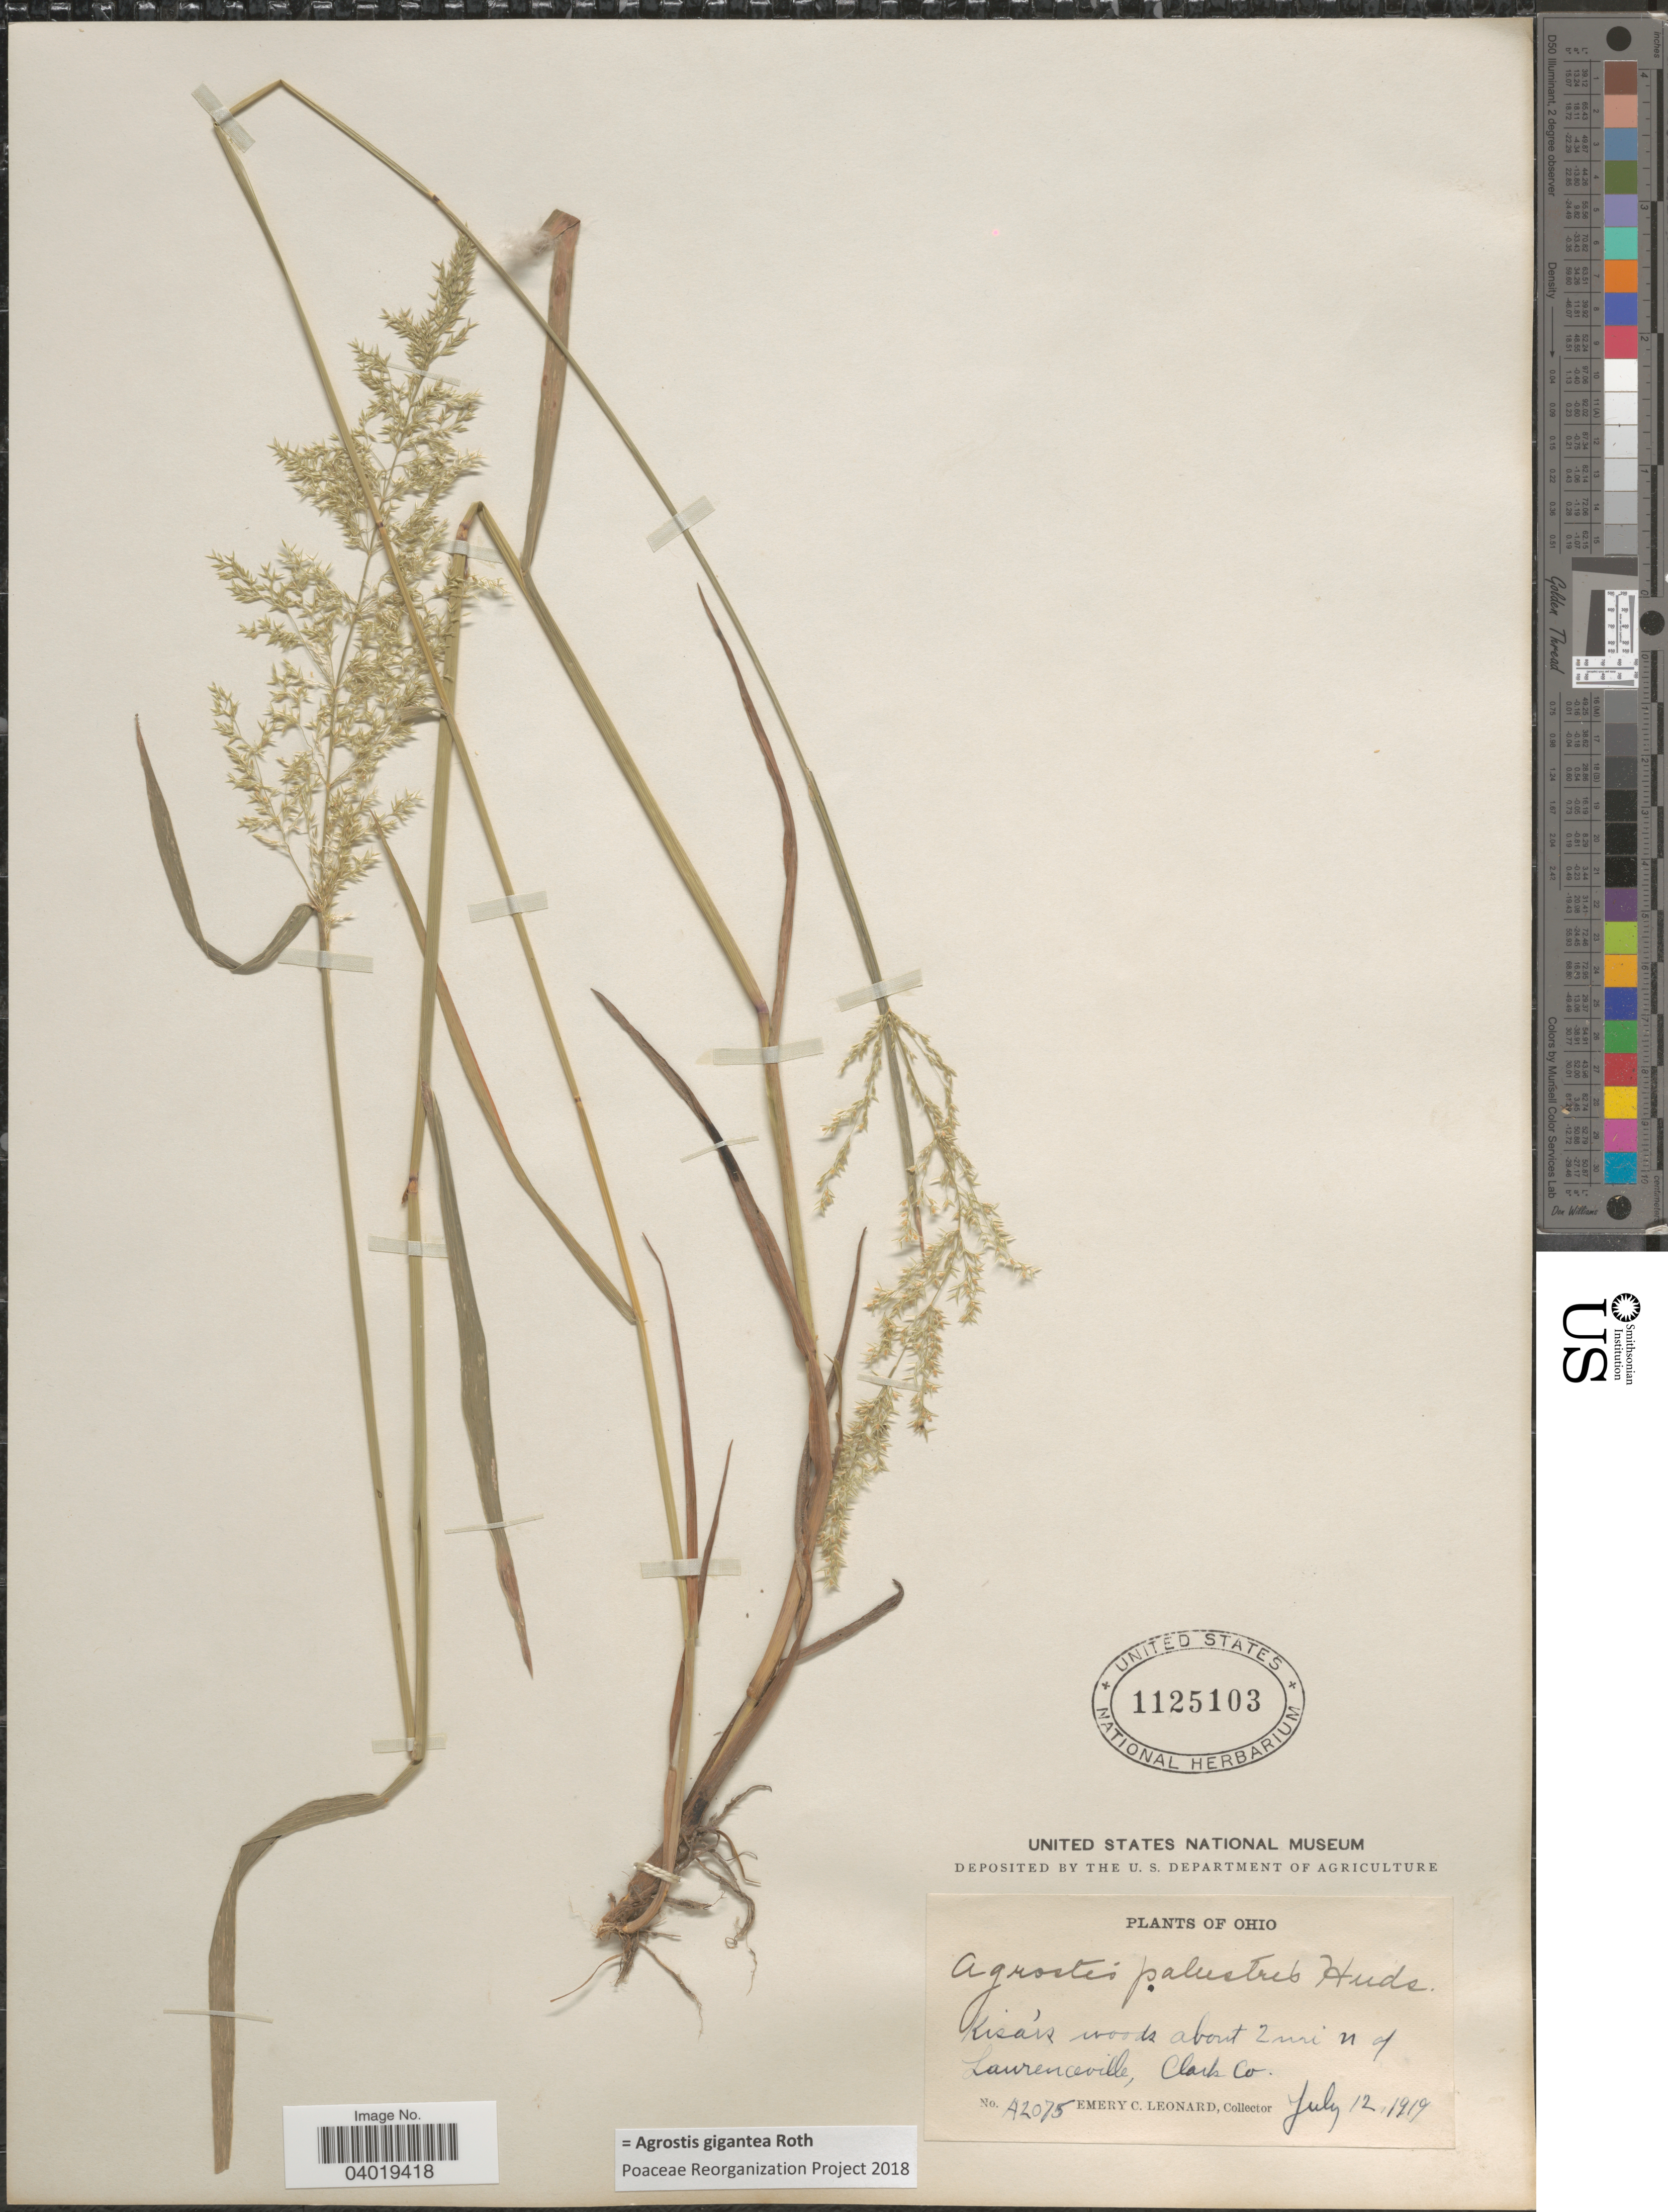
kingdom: Plantae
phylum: Tracheophyta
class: Liliopsida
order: Poales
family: Poaceae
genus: Agrostis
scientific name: Agrostis gigantea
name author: Roth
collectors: E. C. Leonard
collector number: A2075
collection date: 1919-07-12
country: United States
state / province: Ohio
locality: Kisar's woods about 2 mi n of Lawrenceville, Clark Co.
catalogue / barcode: US 1125103